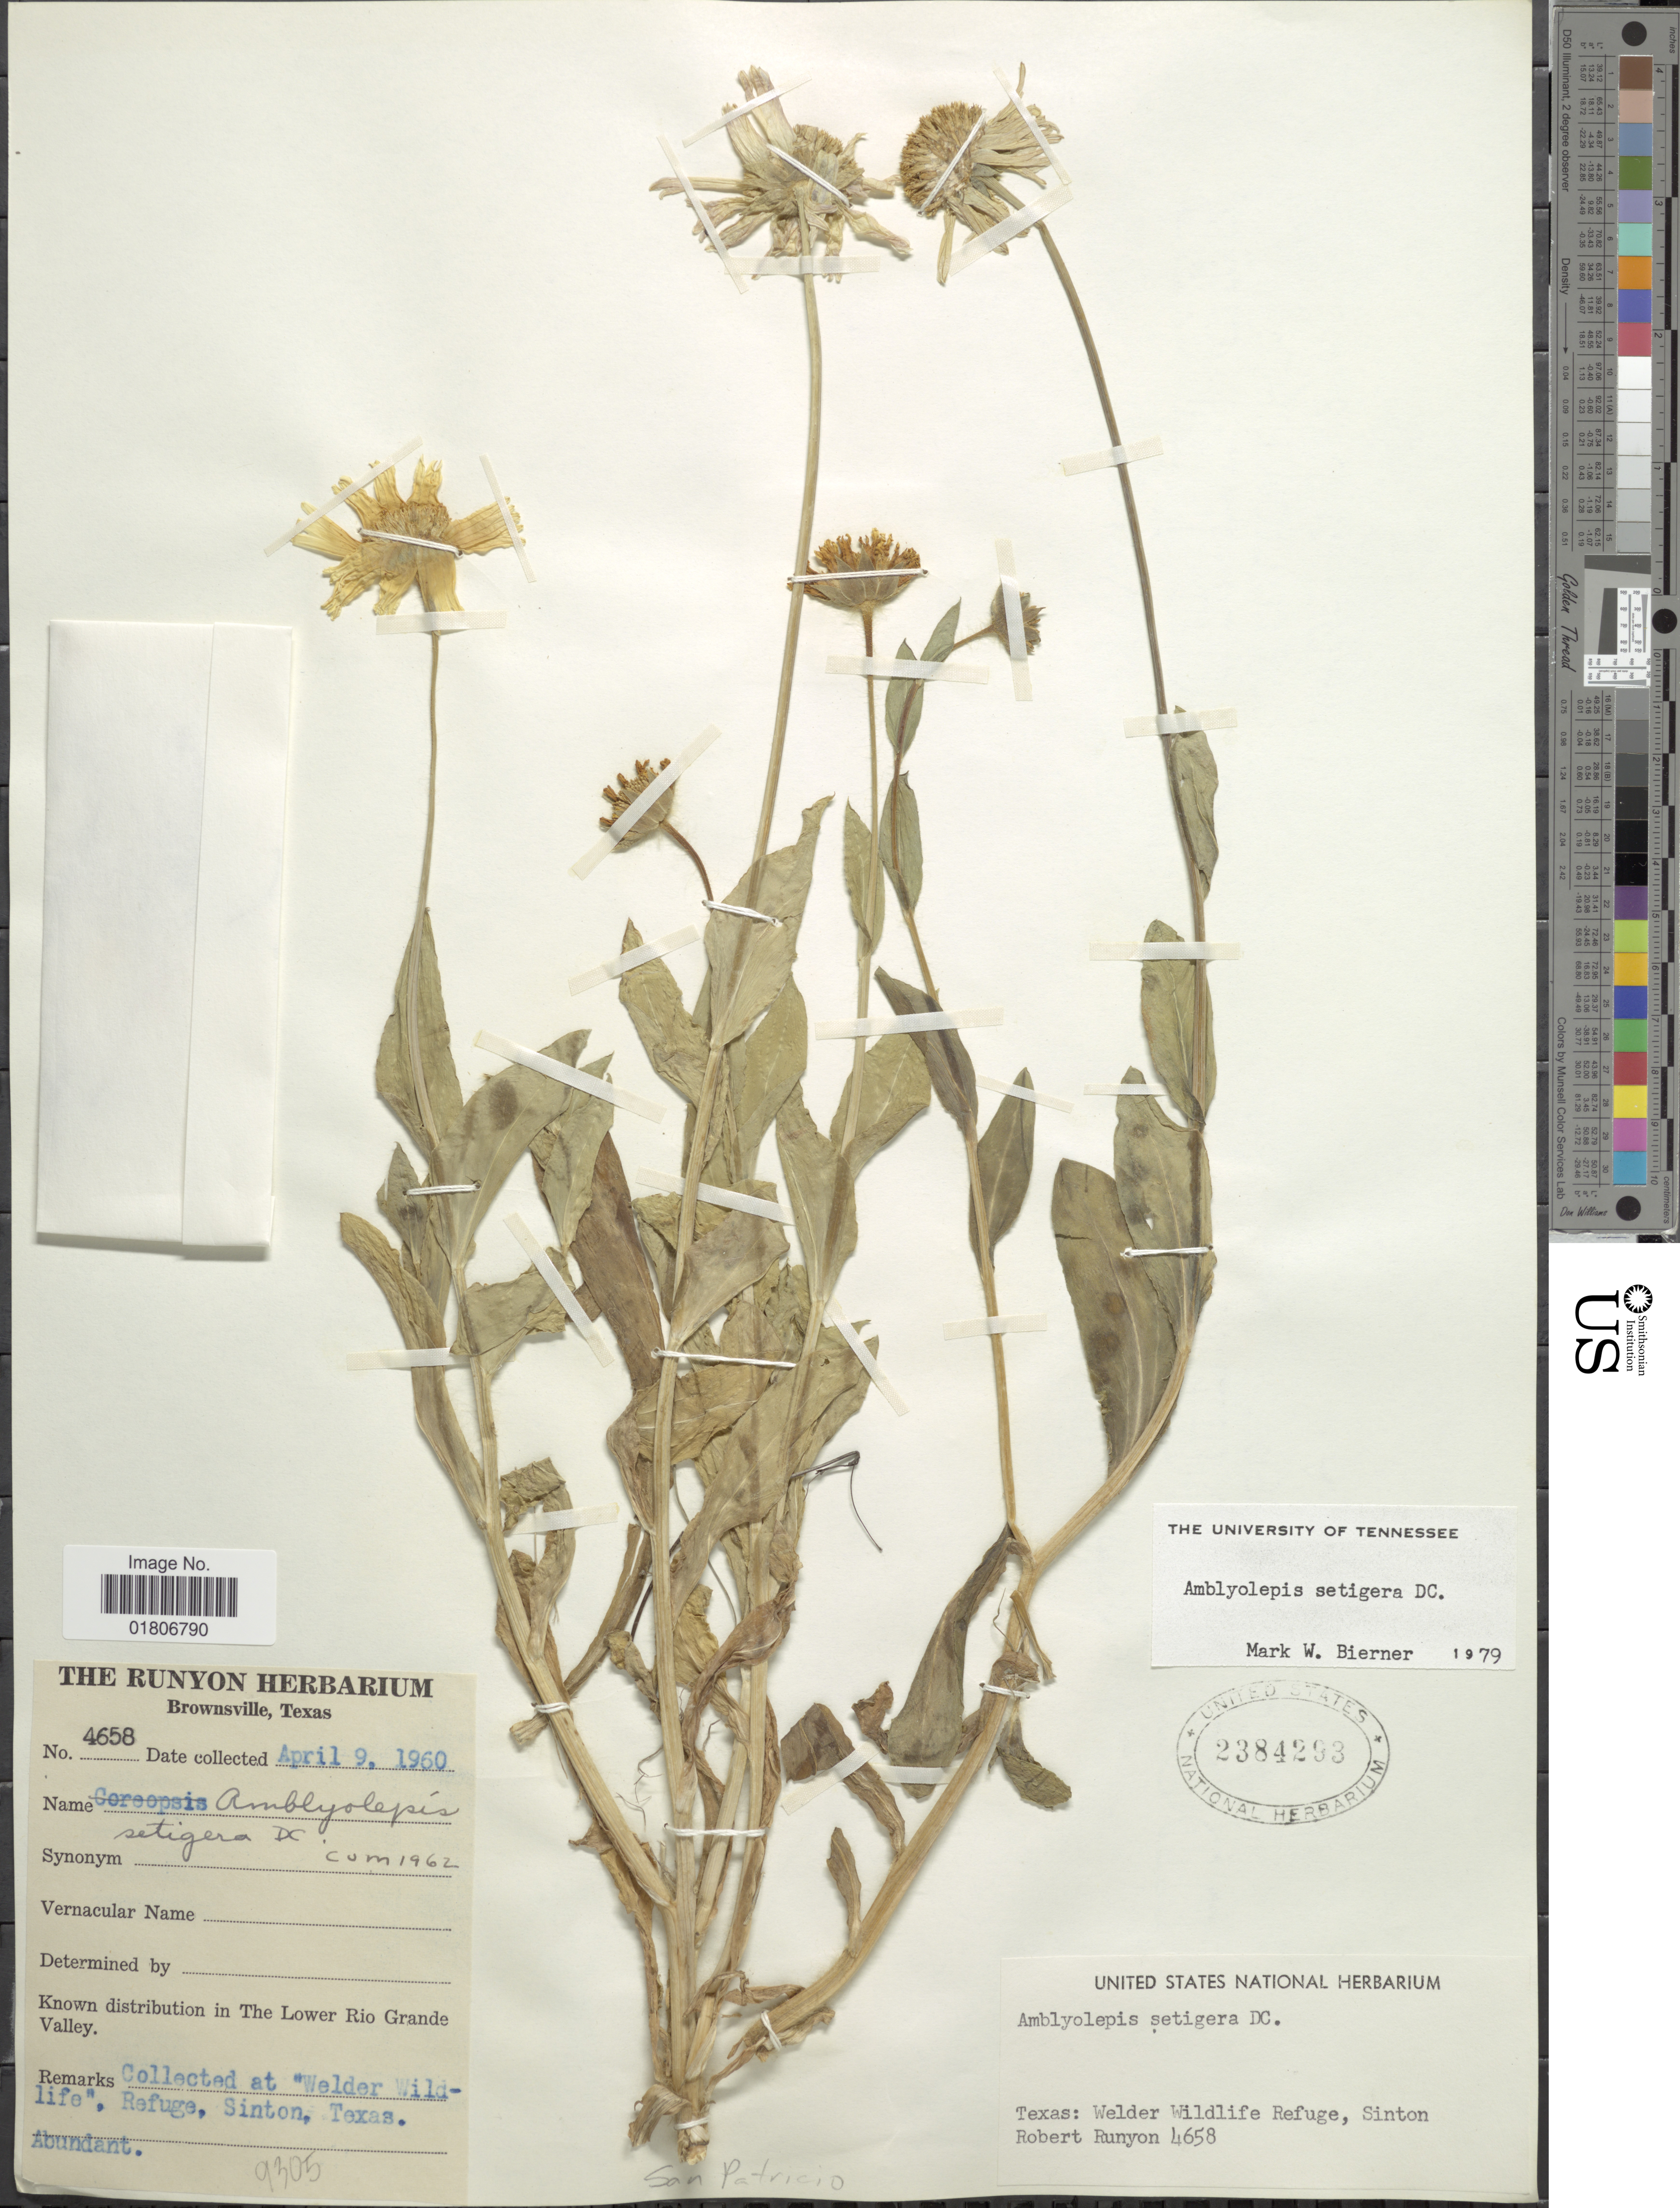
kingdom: Plantae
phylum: Tracheophyta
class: Magnoliopsida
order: Asterales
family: Asteraceae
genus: Amblyolepis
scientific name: Amblyolepis setigera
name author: DC.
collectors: R. Runyon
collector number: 4658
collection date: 1960-04-09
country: United States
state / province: Texas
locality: Welder Wildlife Refuge, Sinton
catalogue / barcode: US 2384293